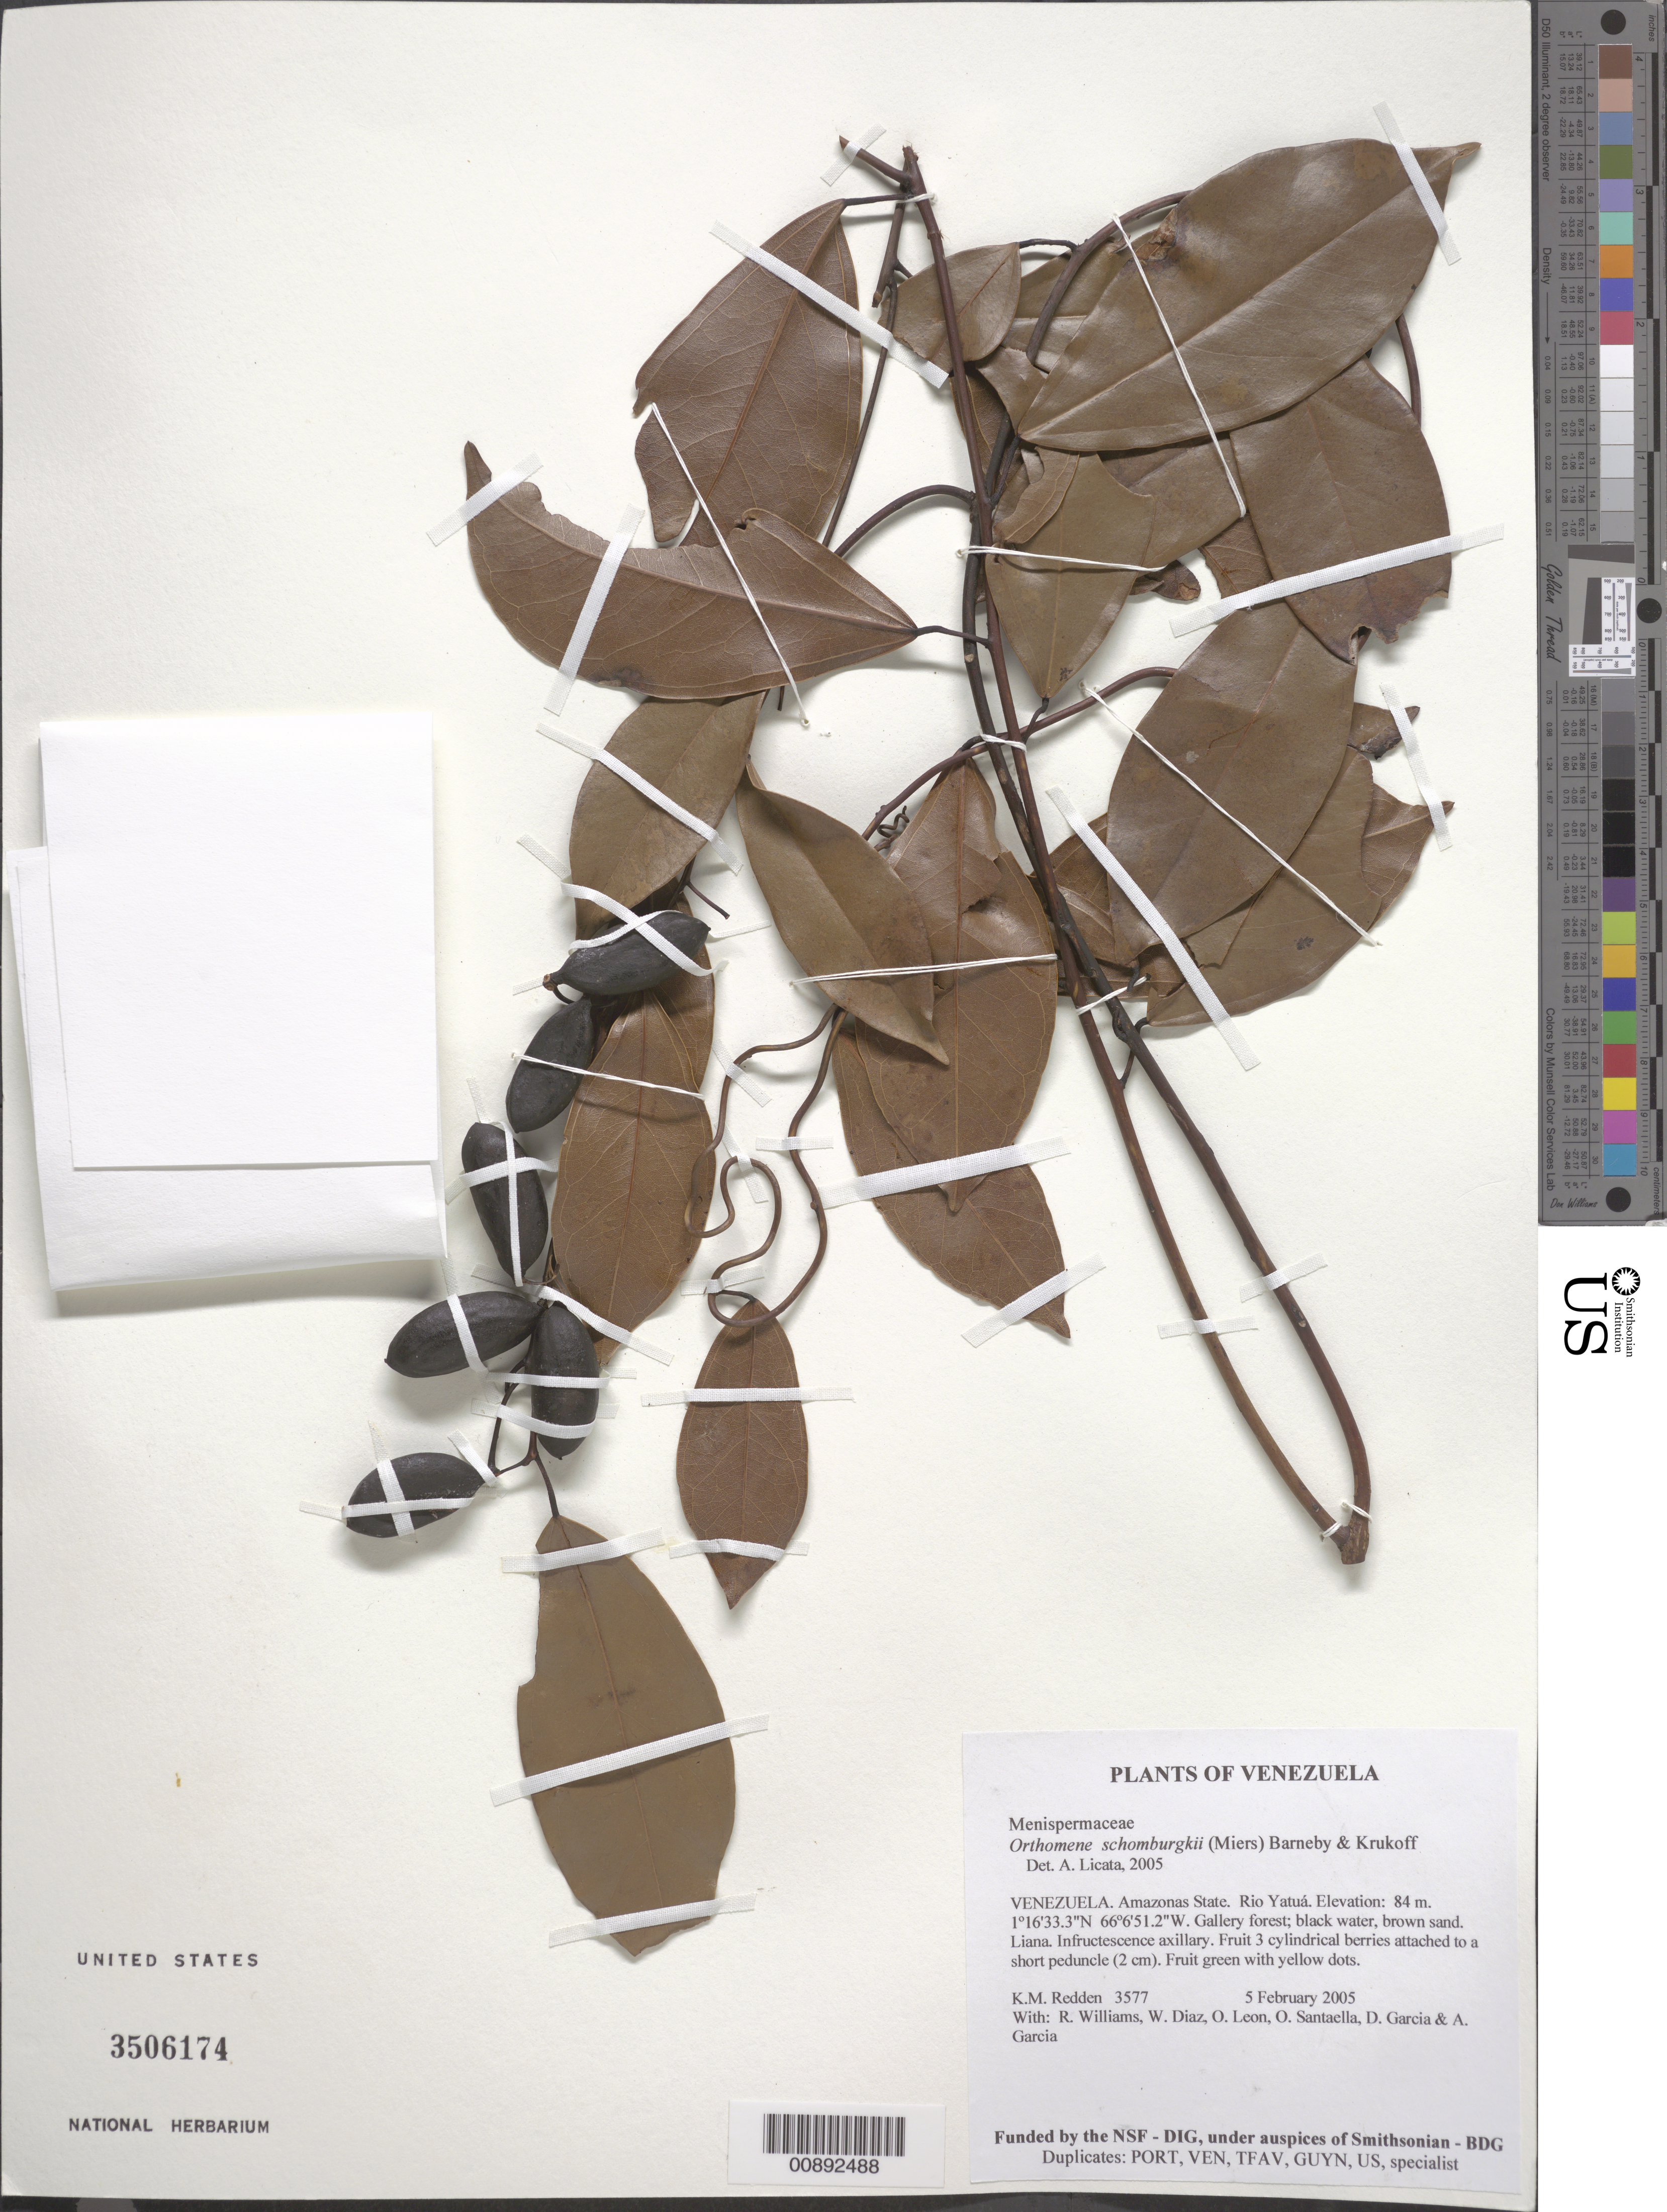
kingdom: Plantae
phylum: Tracheophyta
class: Magnoliopsida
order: Ranunculales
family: Menispermaceae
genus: Anomospermum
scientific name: Anomospermum schomburgkii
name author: Miers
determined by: Strong, Mark T., (BOT), Smithsonian Institution - National Museum of Natural History (UNITED STATES)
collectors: K. M. Redden, R. Williams, W. Díaz P., O. León, O. Santaella, D. Garcia & A. Garcia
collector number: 3577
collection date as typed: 5 February 2005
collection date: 2005-02-05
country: Venezuela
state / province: Amazonas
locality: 18 - Rio Yatuá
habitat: Gallery forest; black water, brown sand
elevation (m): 84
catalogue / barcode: US 3506174